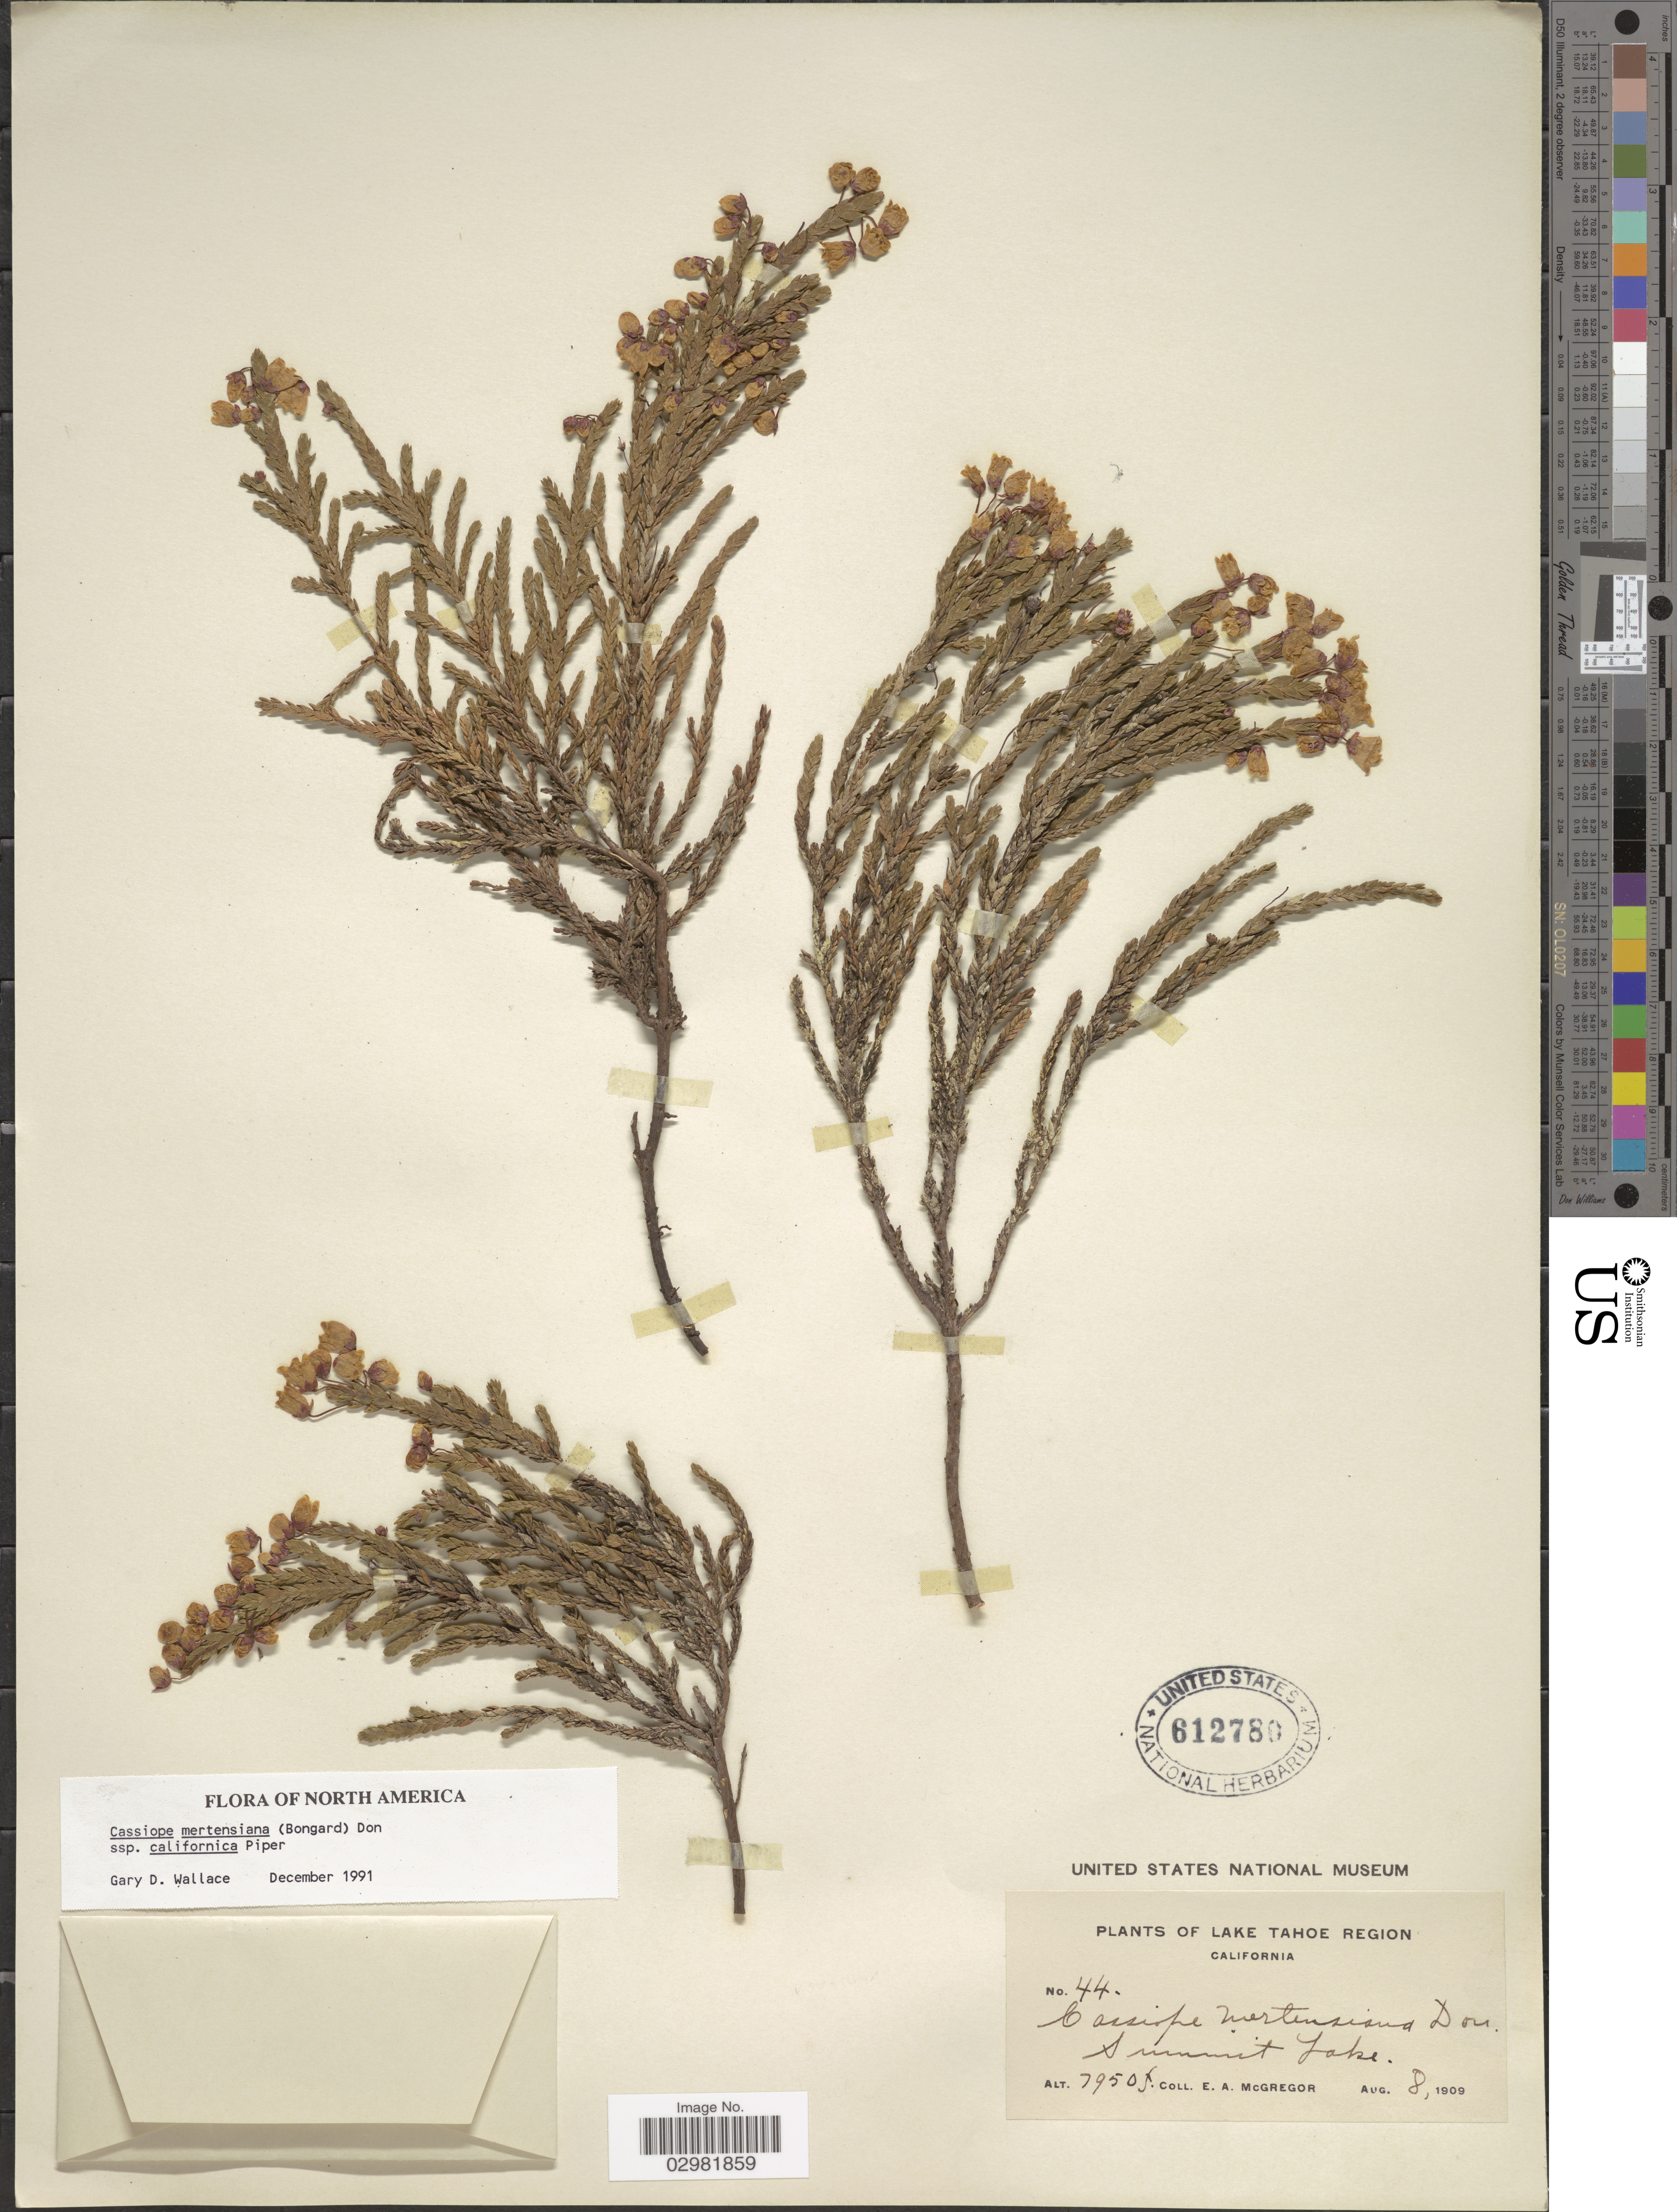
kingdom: Plantae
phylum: Tracheophyta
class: Magnoliopsida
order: Ericales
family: Ericaceae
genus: Cassiope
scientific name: Cassiope mertensiana subsp. californica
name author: Piper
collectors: E. A. McGregor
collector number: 44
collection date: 1909-08-08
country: United States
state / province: California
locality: Lake Tahoe Region, Summit Lake.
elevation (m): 2423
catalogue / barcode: US 612780